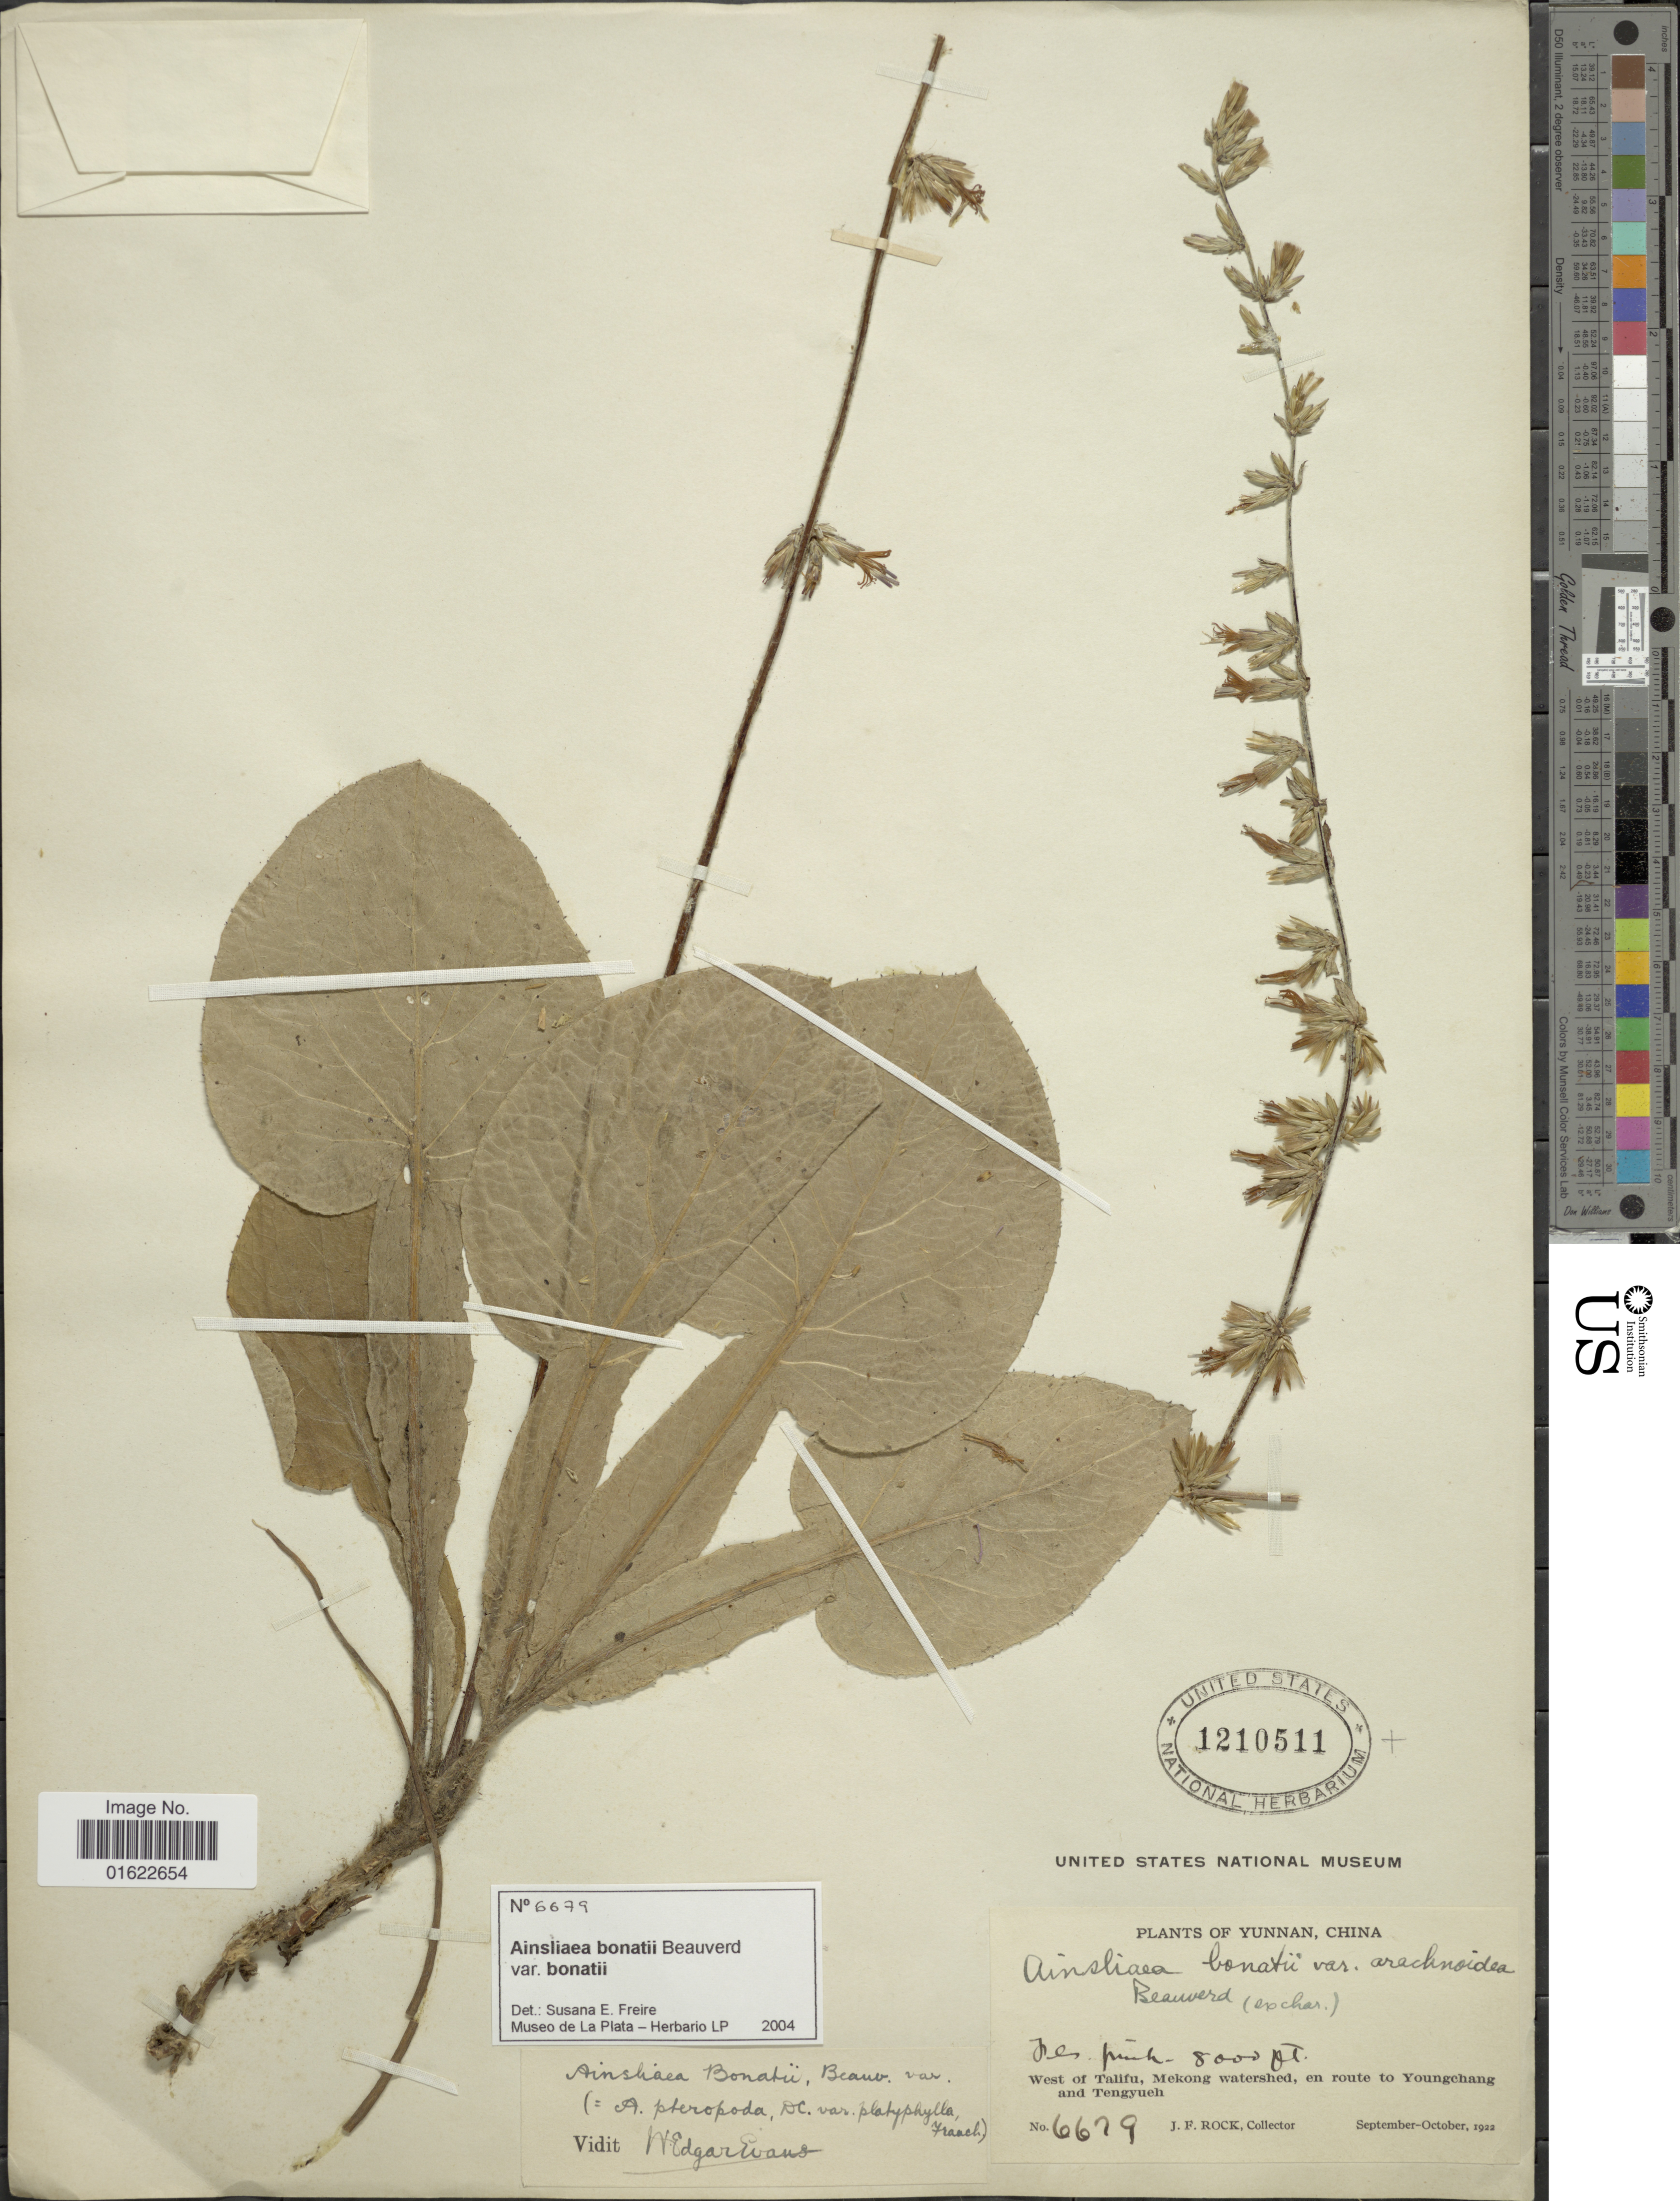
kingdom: Plantae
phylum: Tracheophyta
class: Magnoliopsida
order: Asterales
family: Asteraceae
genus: Ainsliaea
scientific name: Ainsliaea bonatii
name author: Beauverd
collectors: J. Rock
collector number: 6679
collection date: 1922-09/1922-10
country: China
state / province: Yunnan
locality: West of Talifu, Mekong watershed, en route to Youngchang and Tengyueh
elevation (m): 2438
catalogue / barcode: US 1210511